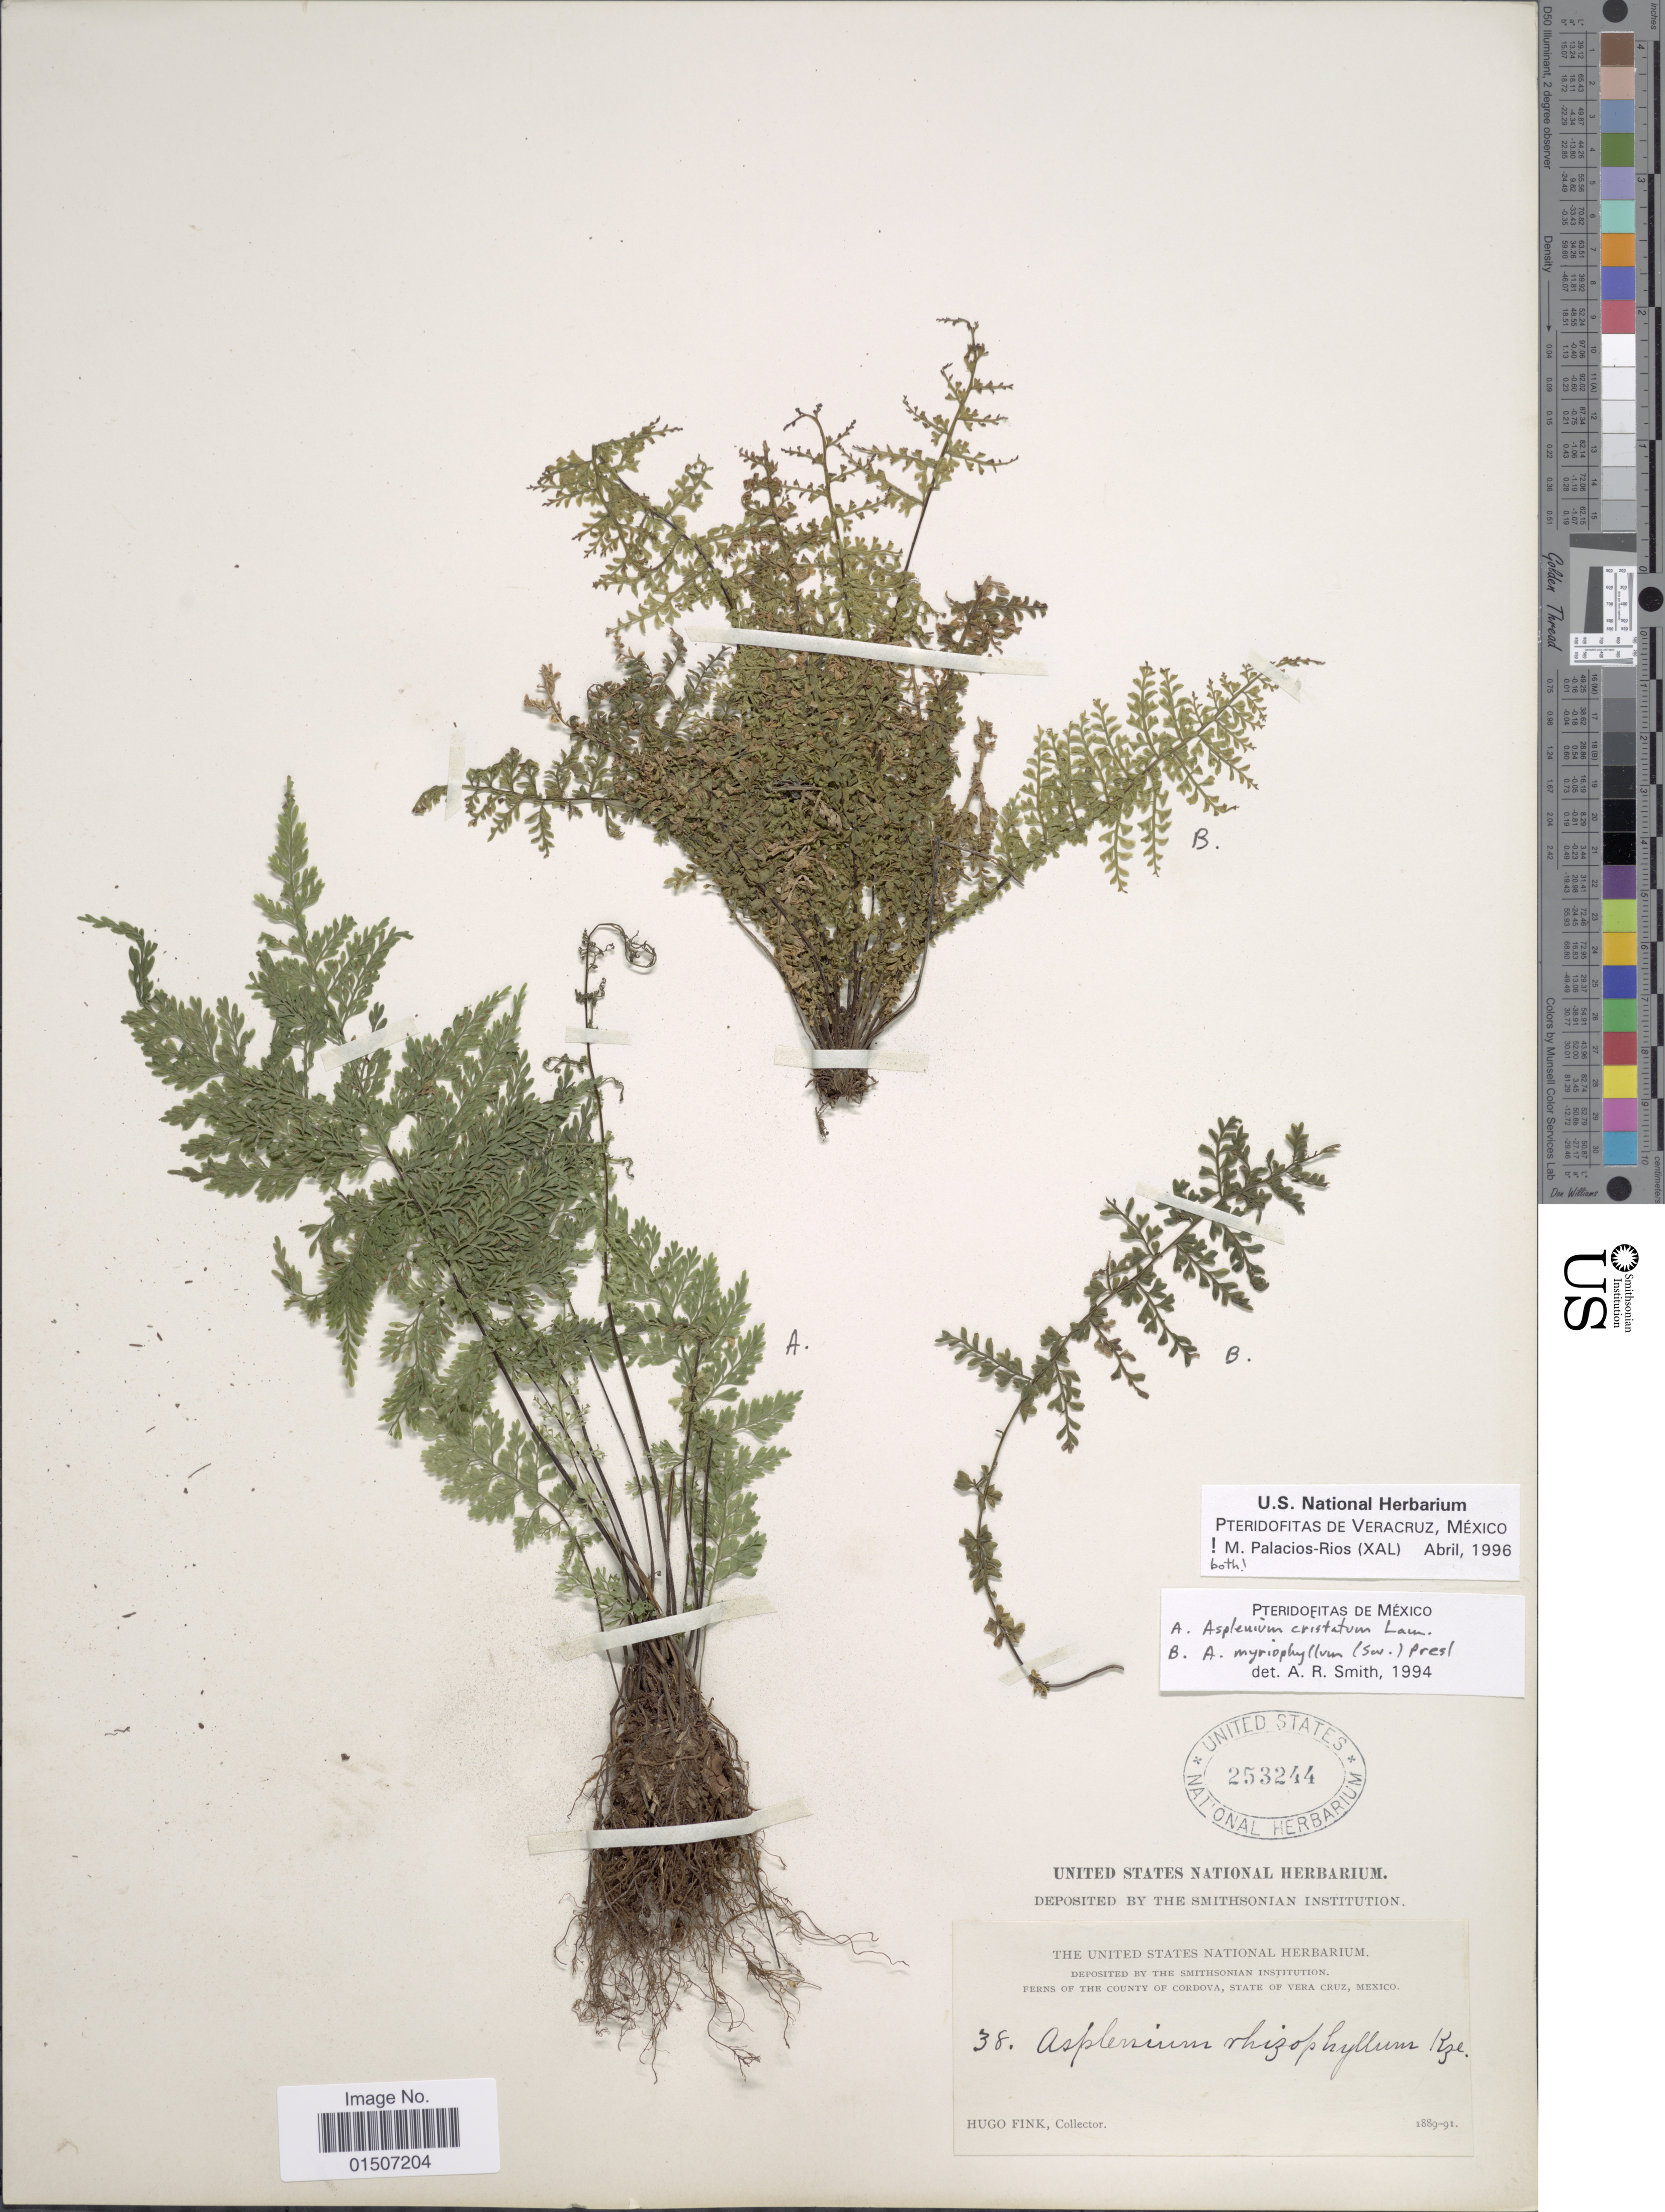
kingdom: Plantae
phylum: Tracheophyta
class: Polypodiopsida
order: Polypodiales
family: Aspleniaceae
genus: Asplenium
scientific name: Asplenium myriophyllum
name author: (Sw.) C. Presl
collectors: H. Fink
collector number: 38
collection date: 1889/1891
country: Mexico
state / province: Veracruz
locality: Ferns of the county of Cordova, State of Vera Cruz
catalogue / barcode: US 253244